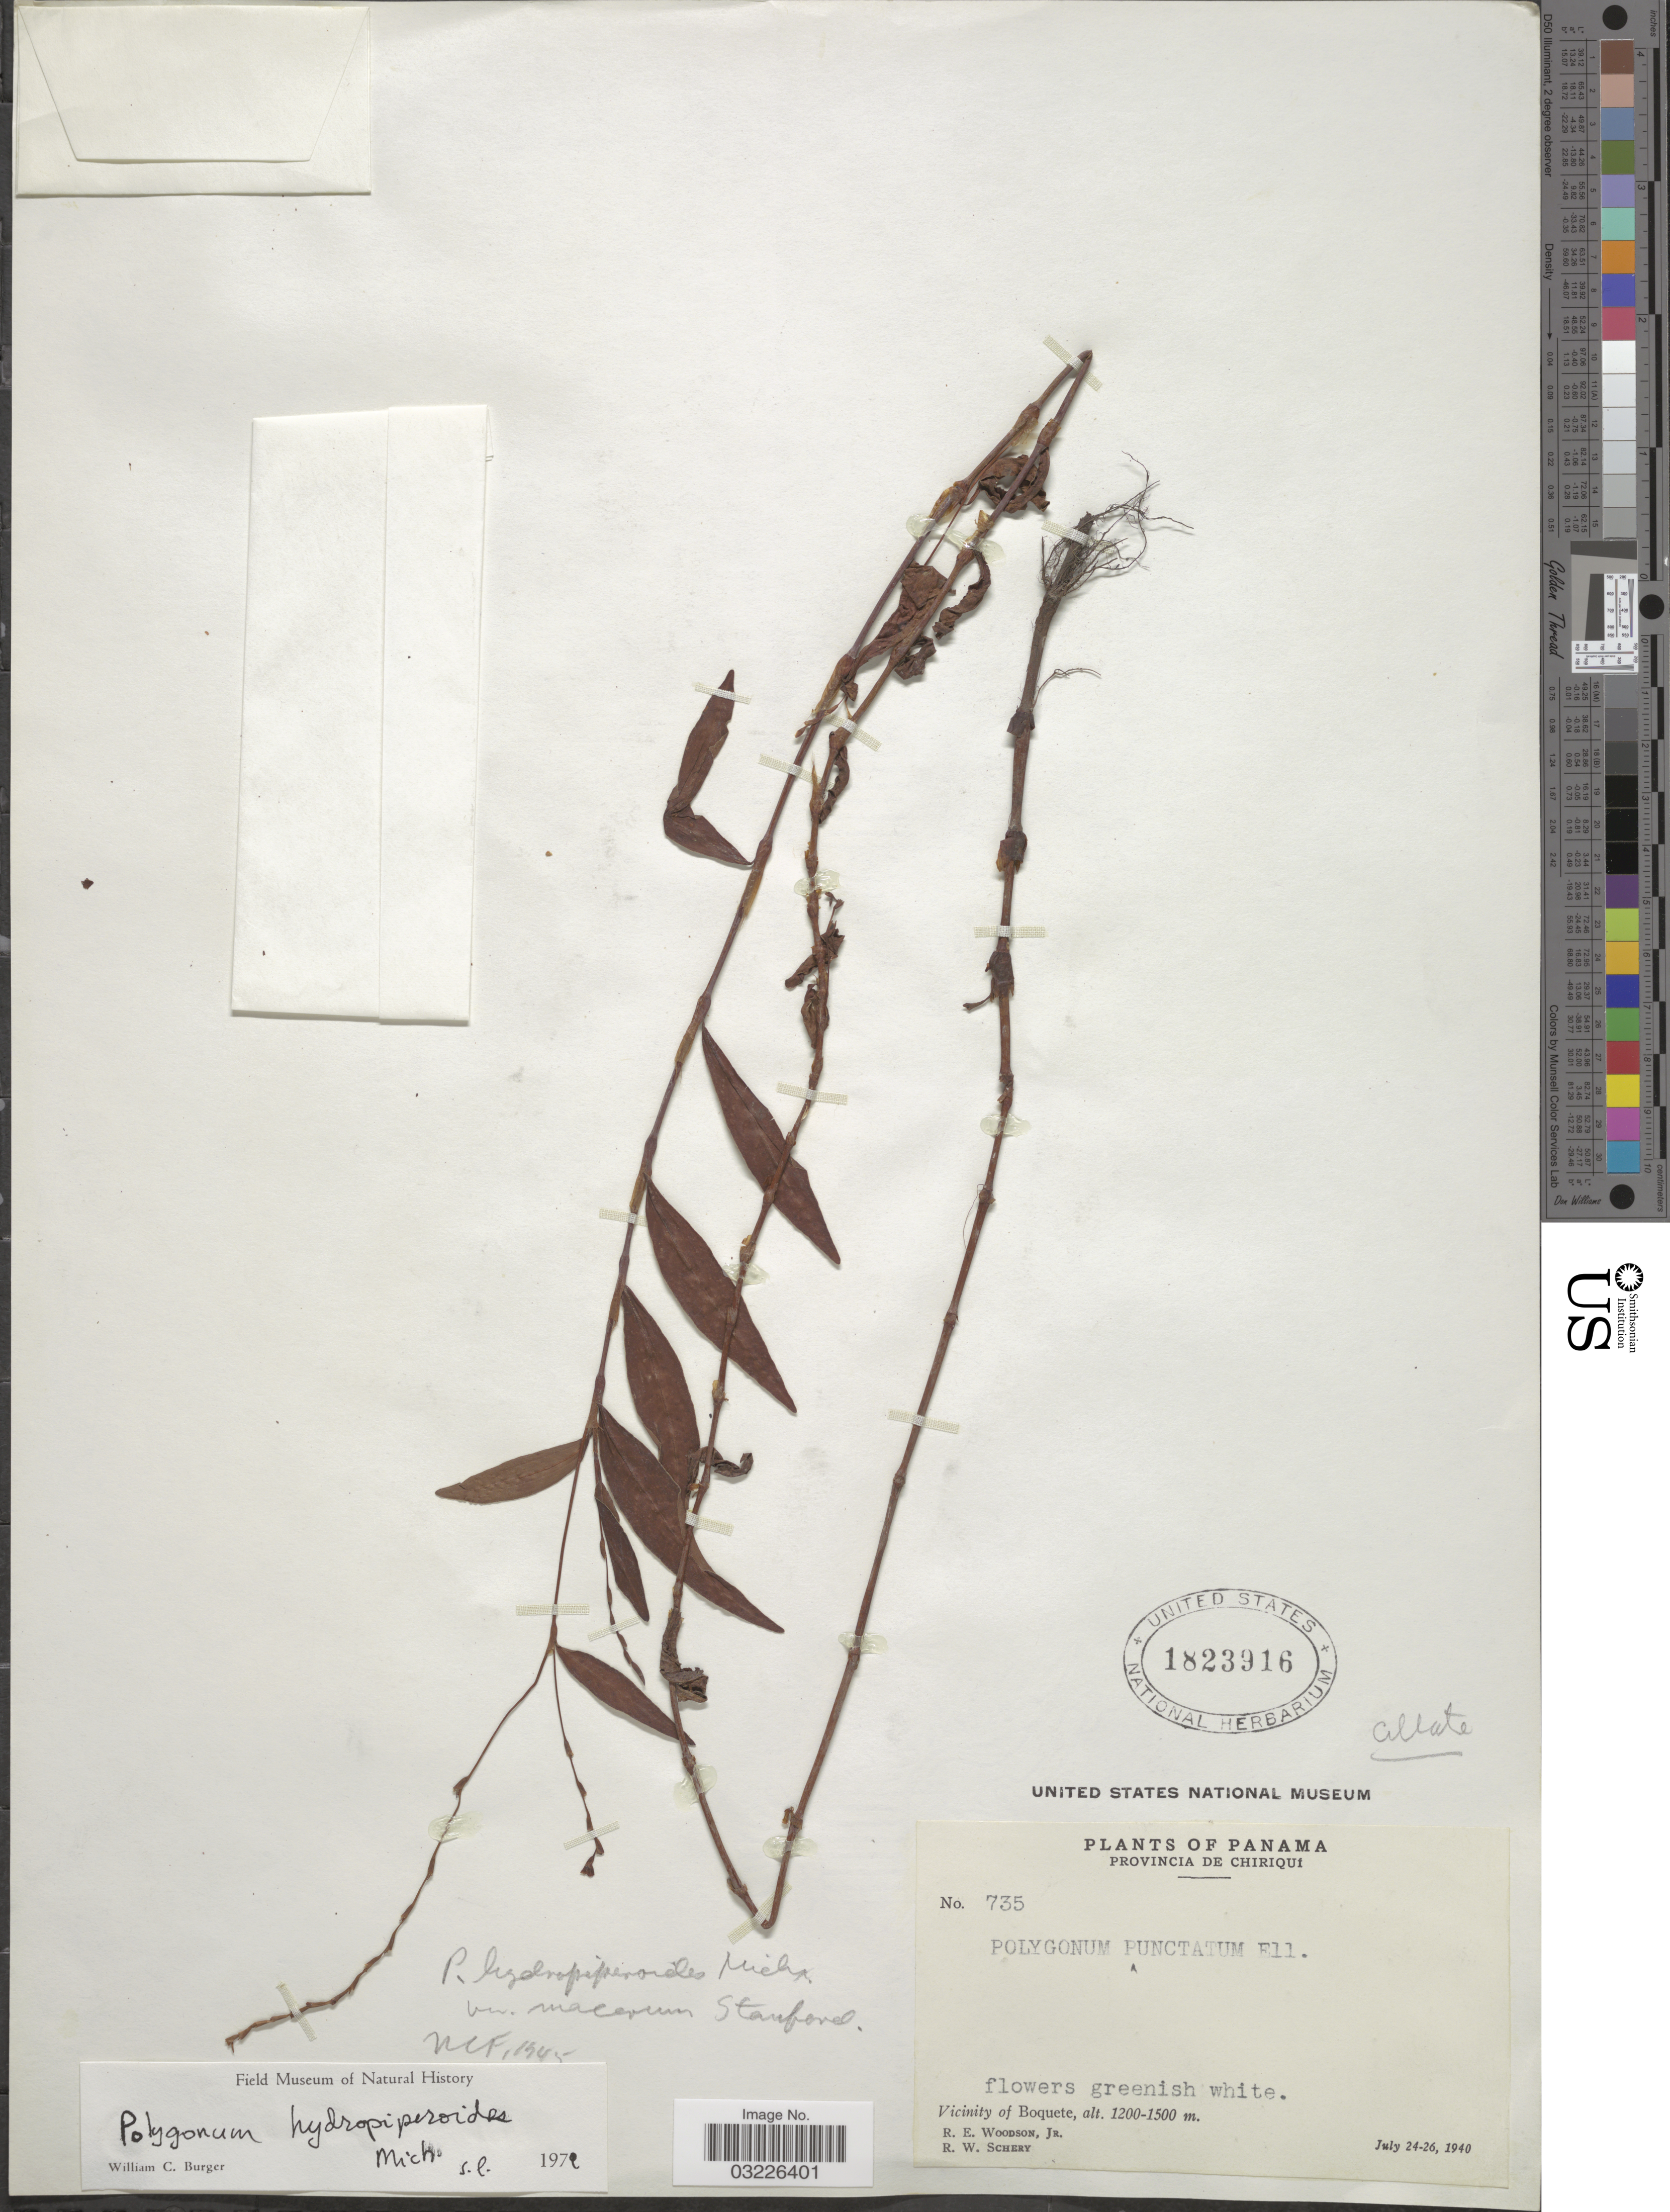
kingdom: Plantae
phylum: Tracheophyta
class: Magnoliopsida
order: Caryophyllales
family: Polygonaceae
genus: Polygonum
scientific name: Polygonum hydropiperoides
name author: Michx.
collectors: R. E. Woodson & R. W. Schery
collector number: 735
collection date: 1940-07-24/1940-07-26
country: Panama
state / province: Chiriqui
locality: Vicinity of Boquete.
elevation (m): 1200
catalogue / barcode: US 1823916